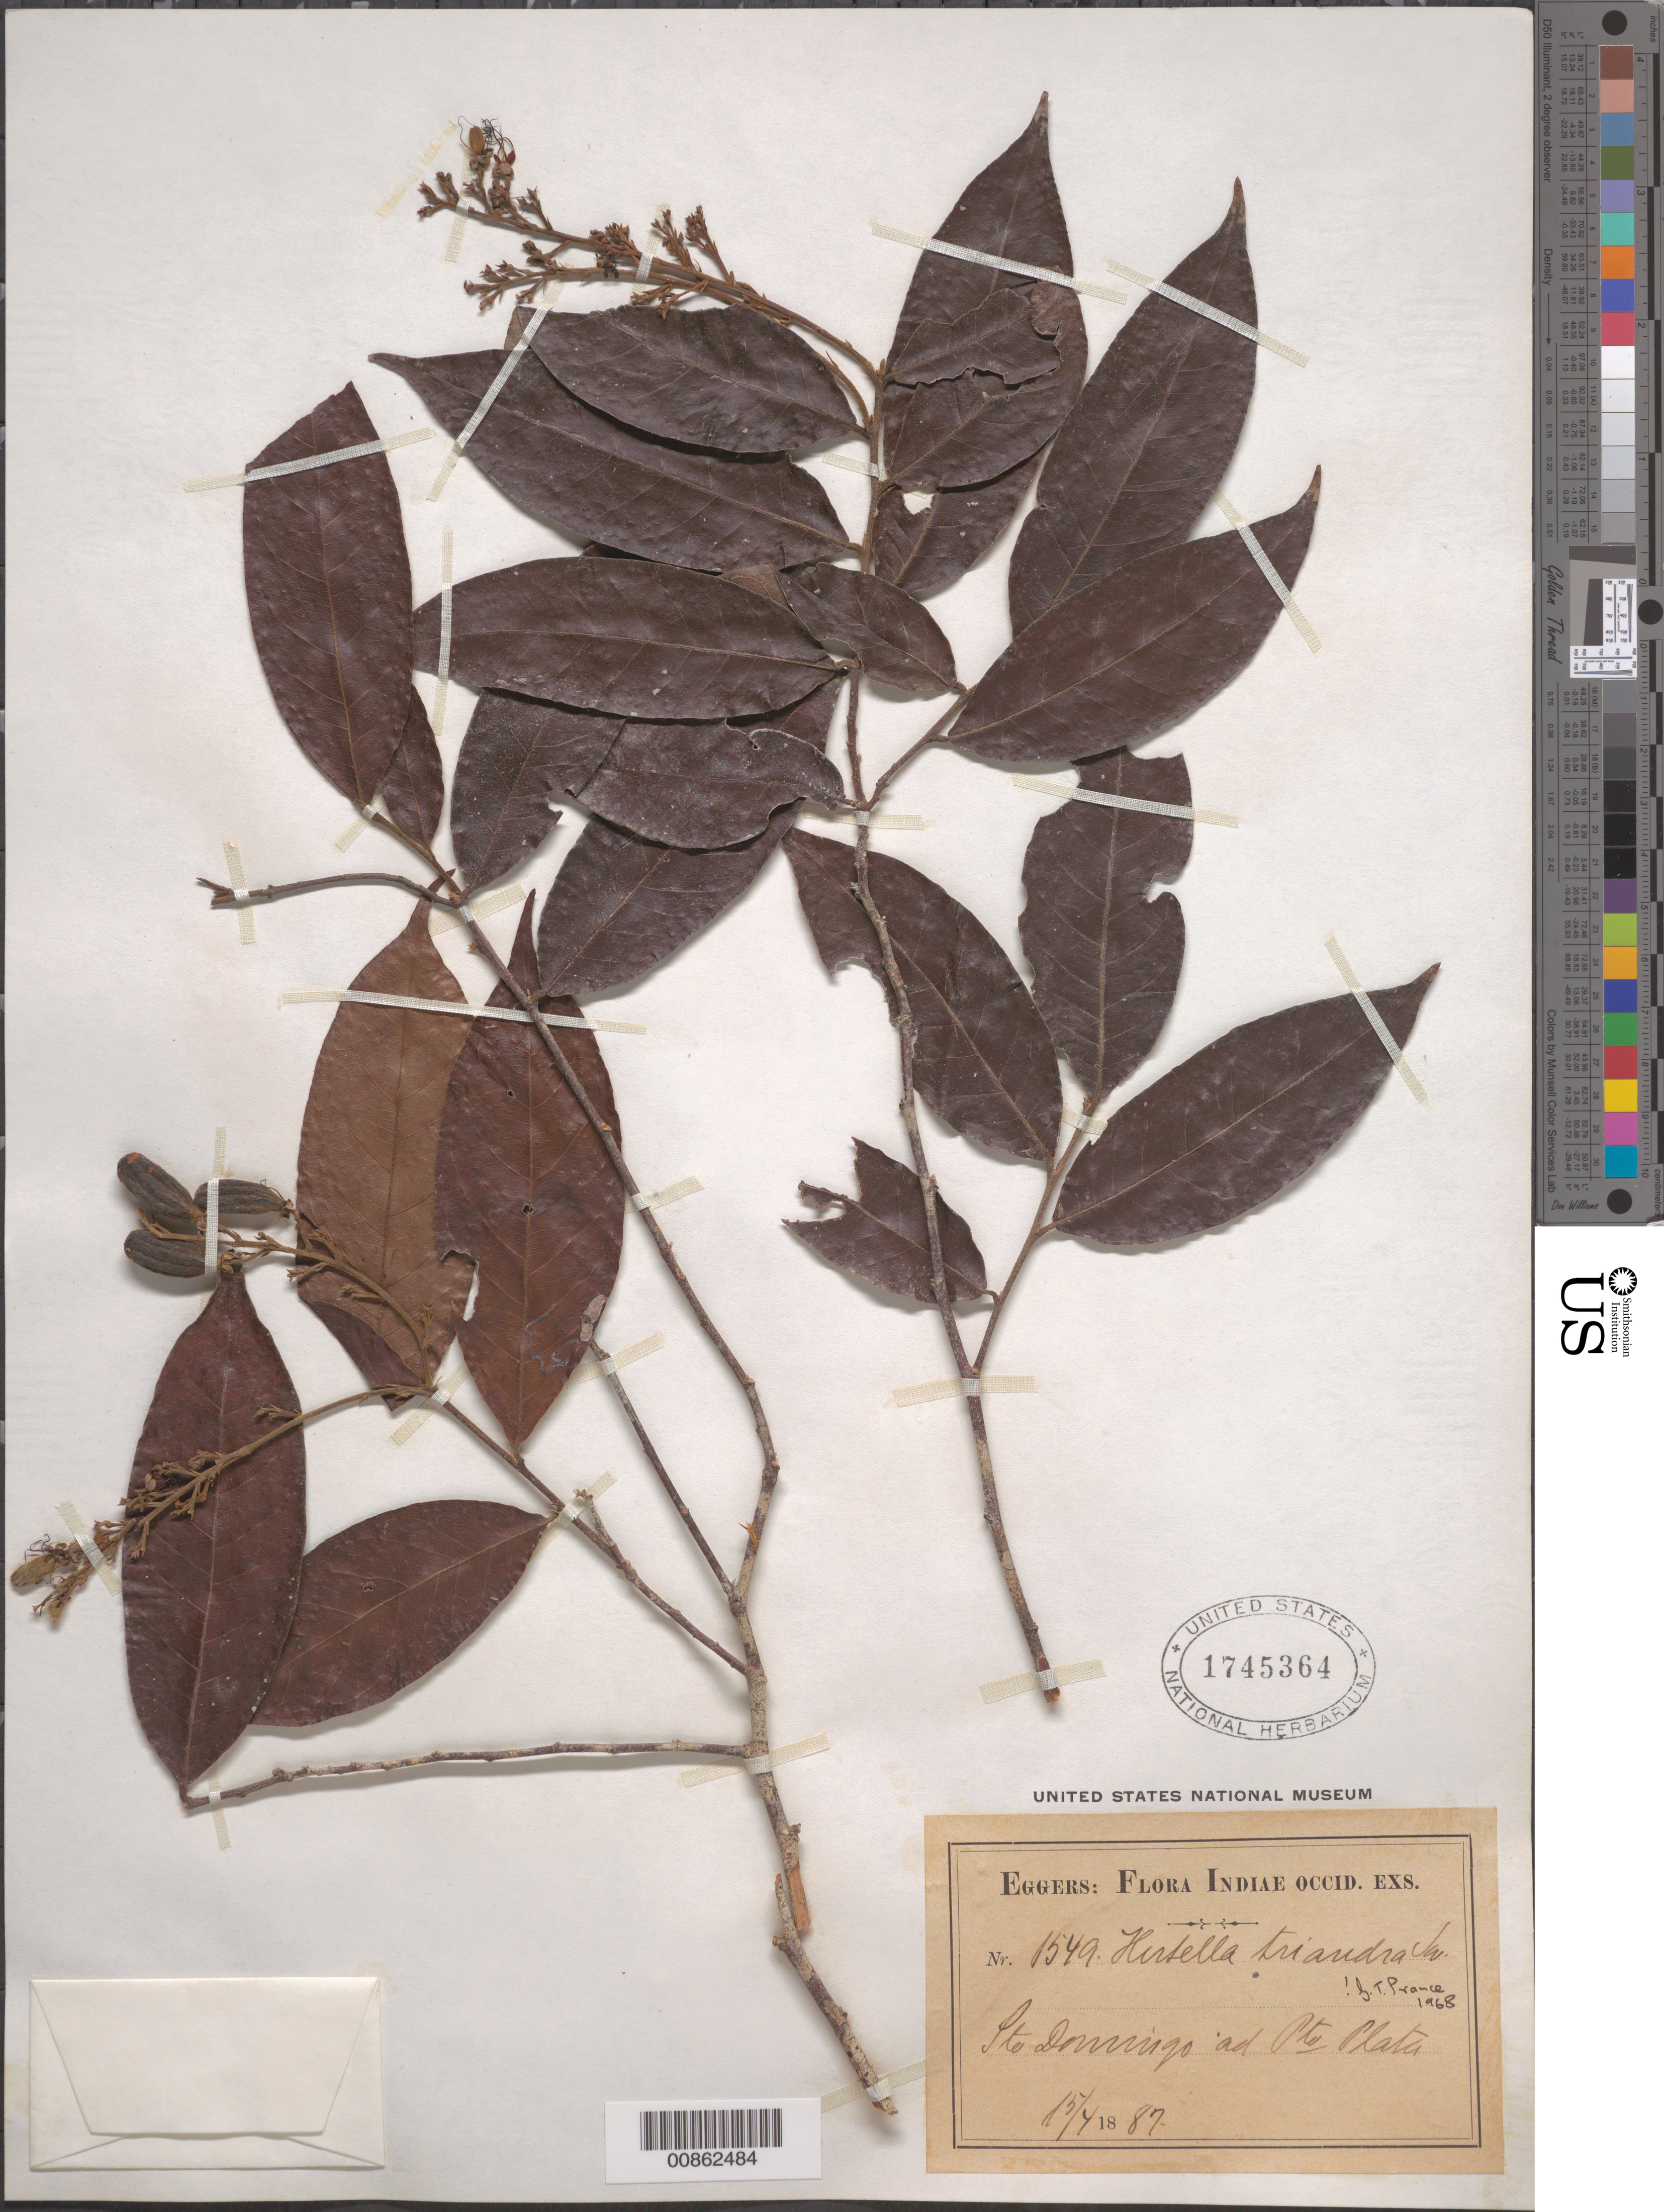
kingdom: Plantae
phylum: Tracheophyta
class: Magnoliopsida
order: Malpighiales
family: Chrysobalanaceae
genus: Hirtella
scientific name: Hirtella triandra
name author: Sw.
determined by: Prance, G. T.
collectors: H. F. A. von Eggers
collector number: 1549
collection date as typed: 15 Apr 1887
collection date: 1887-04-15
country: Dominican Republic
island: Hispaniola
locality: Ad Pto. Plata.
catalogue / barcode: US 1745364